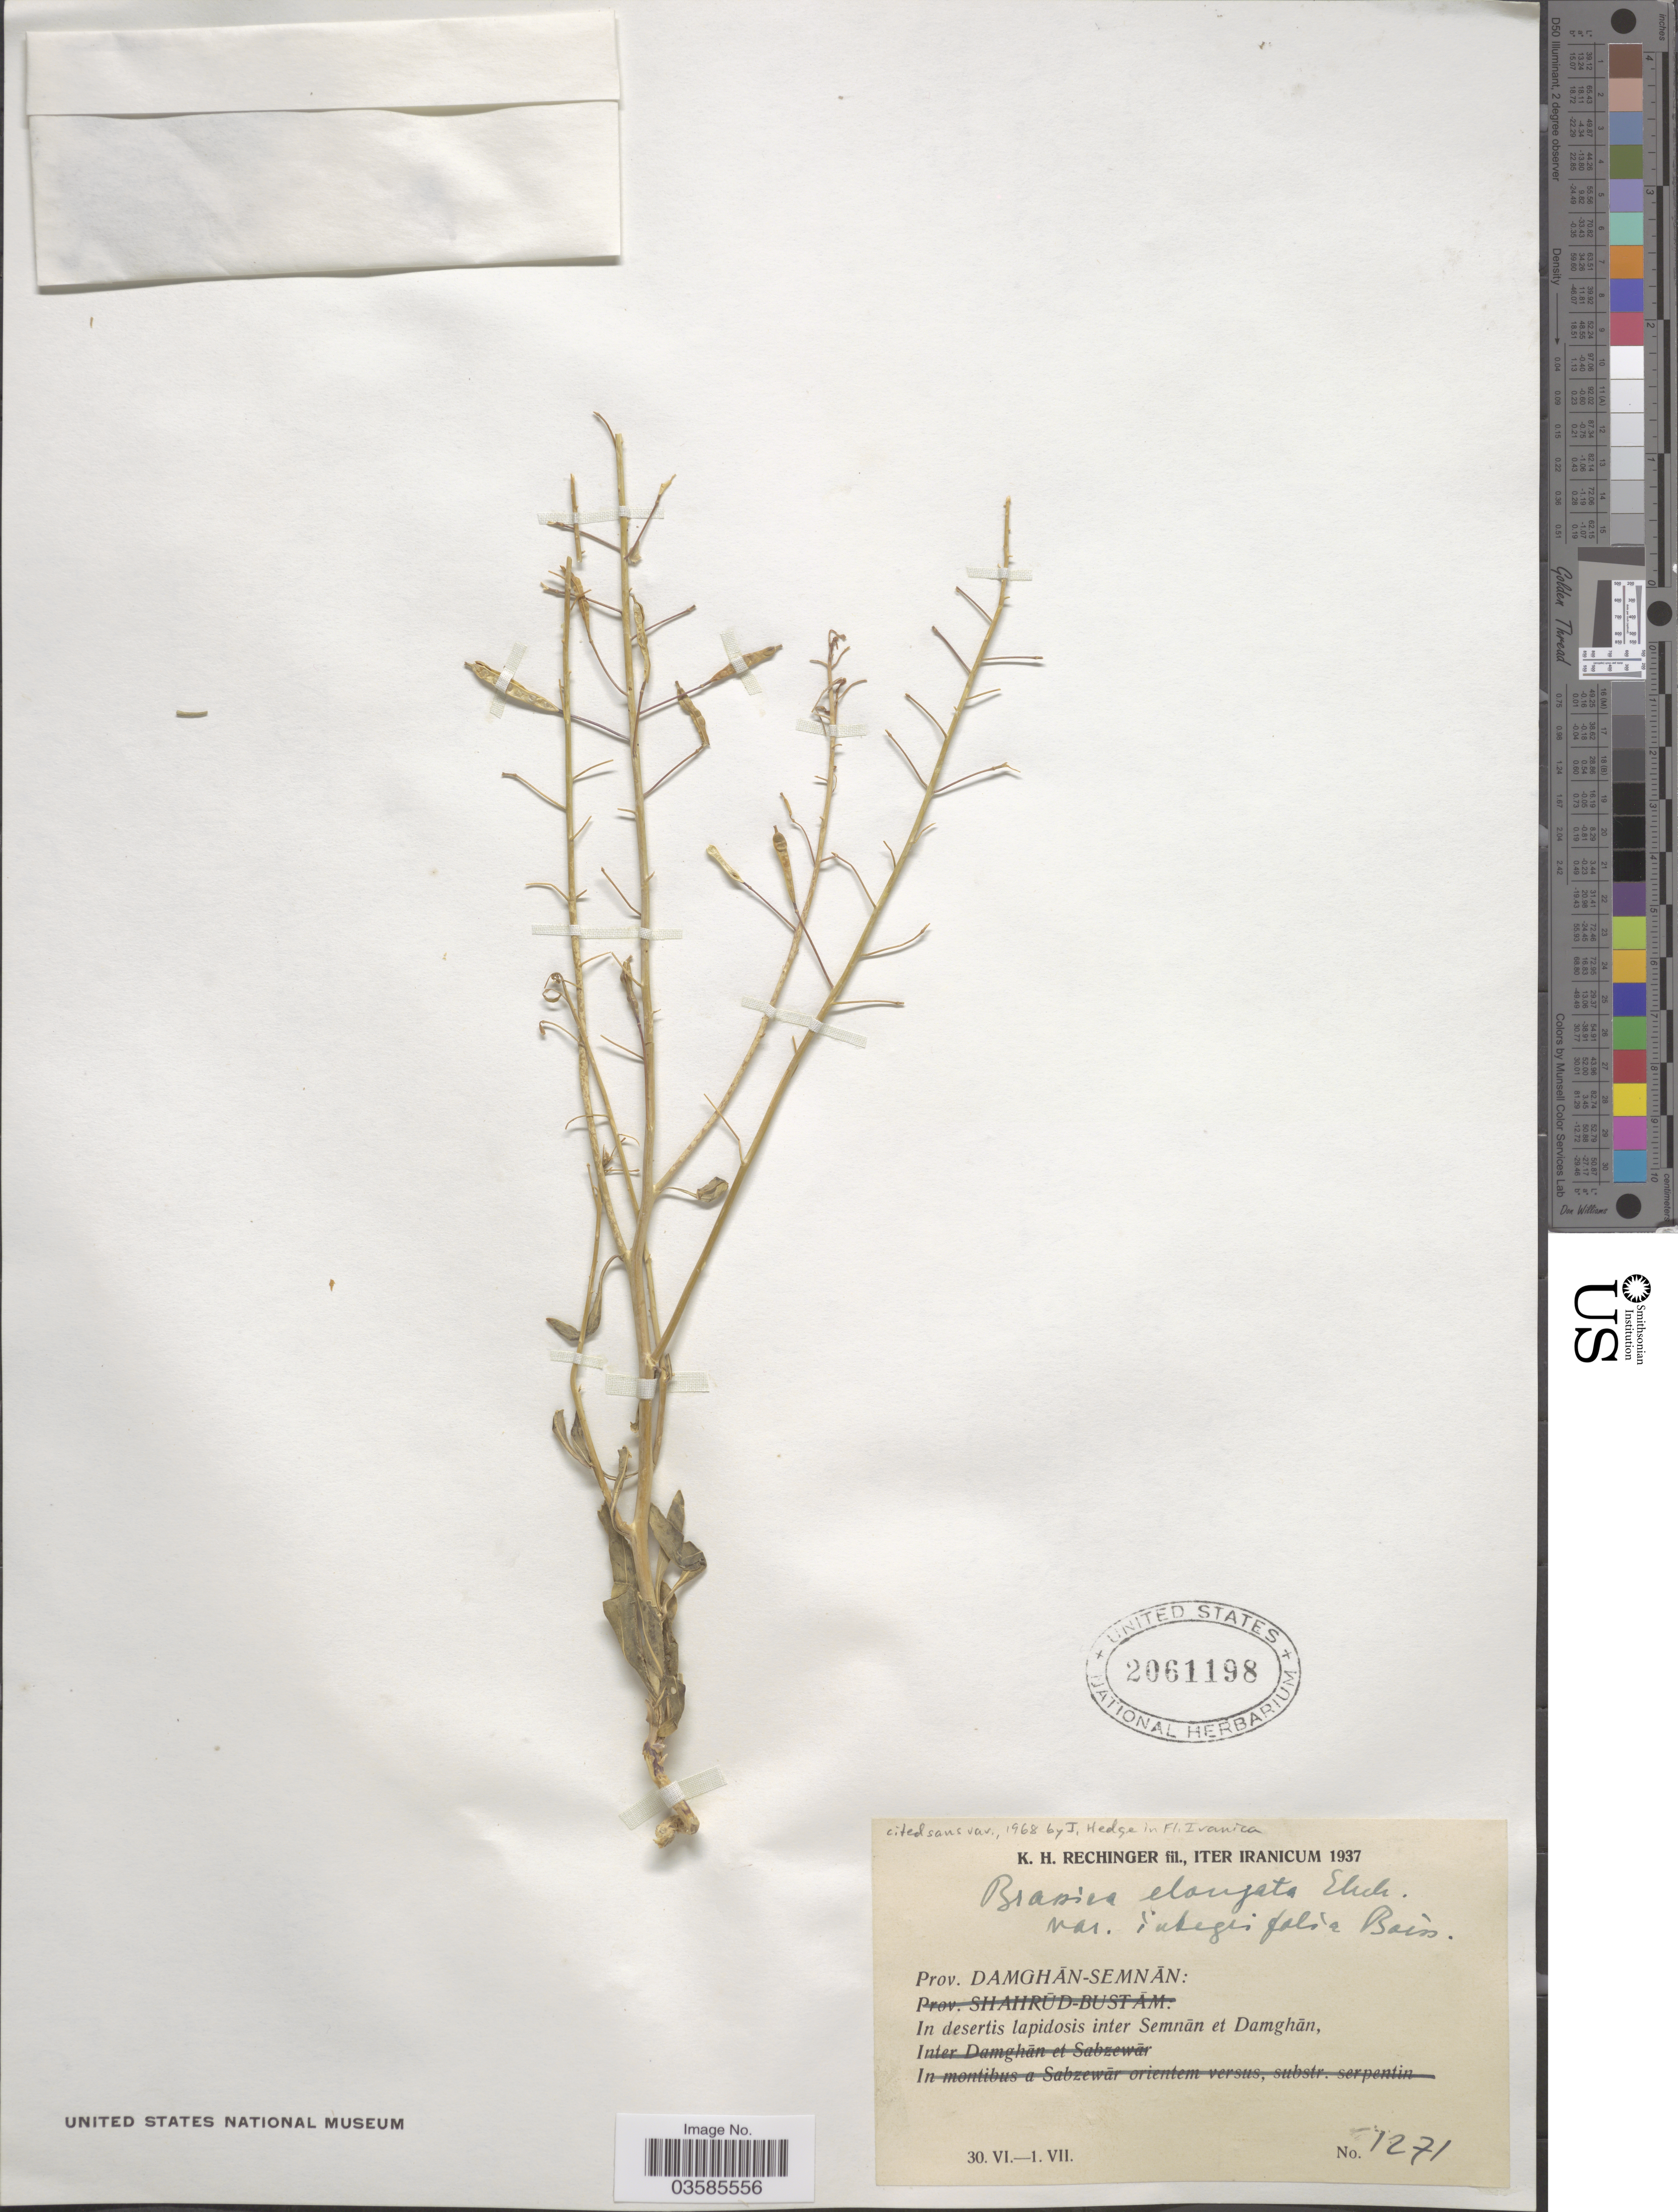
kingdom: Plantae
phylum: Tracheophyta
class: Magnoliopsida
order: Brassicales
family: Brassicaceae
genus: Brassica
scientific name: Brassica elongata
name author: Ehrh.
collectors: K. H. Rechinger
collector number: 1271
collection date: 1937-06-30/1937-07-01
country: Iran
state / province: Semnan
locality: Prov. Damghan-Semnan; In desertis lapidosis inter Semnān et Damghān.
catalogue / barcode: US 2061198